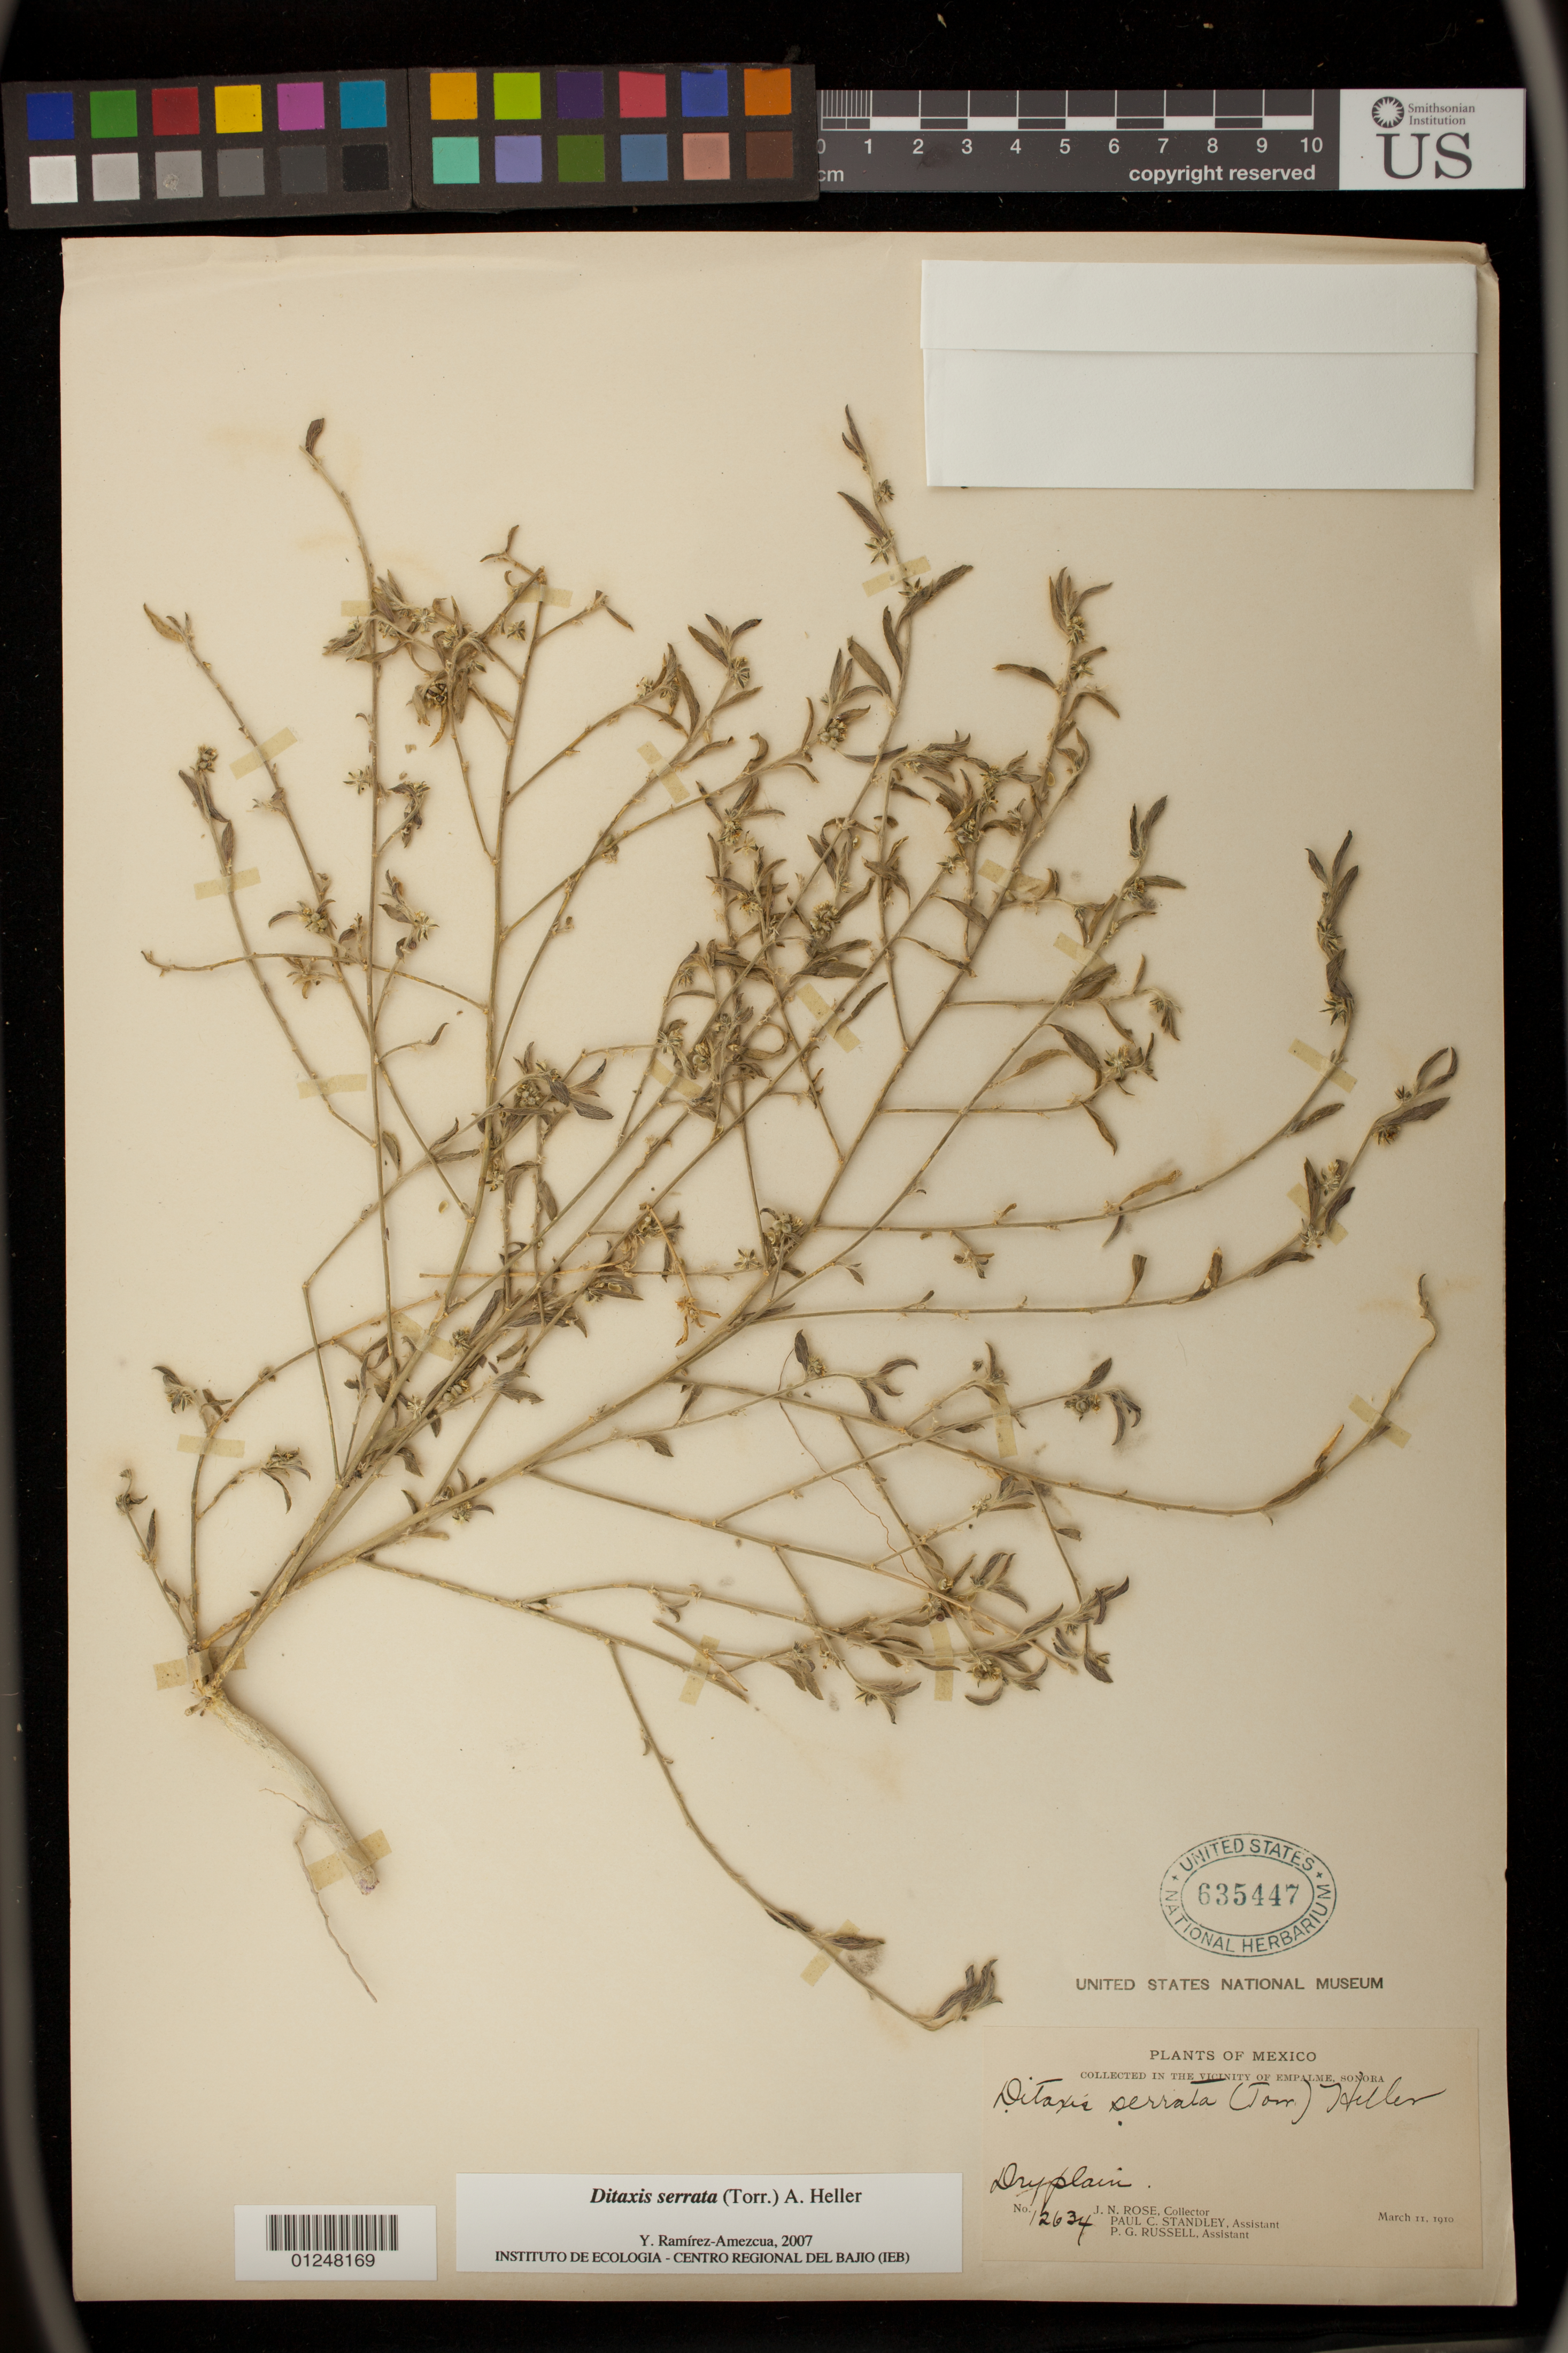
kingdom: Plantae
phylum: Tracheophyta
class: Magnoliopsida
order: Malpighiales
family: Euphorbiaceae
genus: Argythamnia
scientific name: Argythamnia serrata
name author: (Torr.) Müll. Arg.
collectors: J. N. Rose, P. C. Standley & P. G. Russell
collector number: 12634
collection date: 1910-03-11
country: Mexico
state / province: Sonora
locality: In the vicinity of Empalme.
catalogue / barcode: US 635447